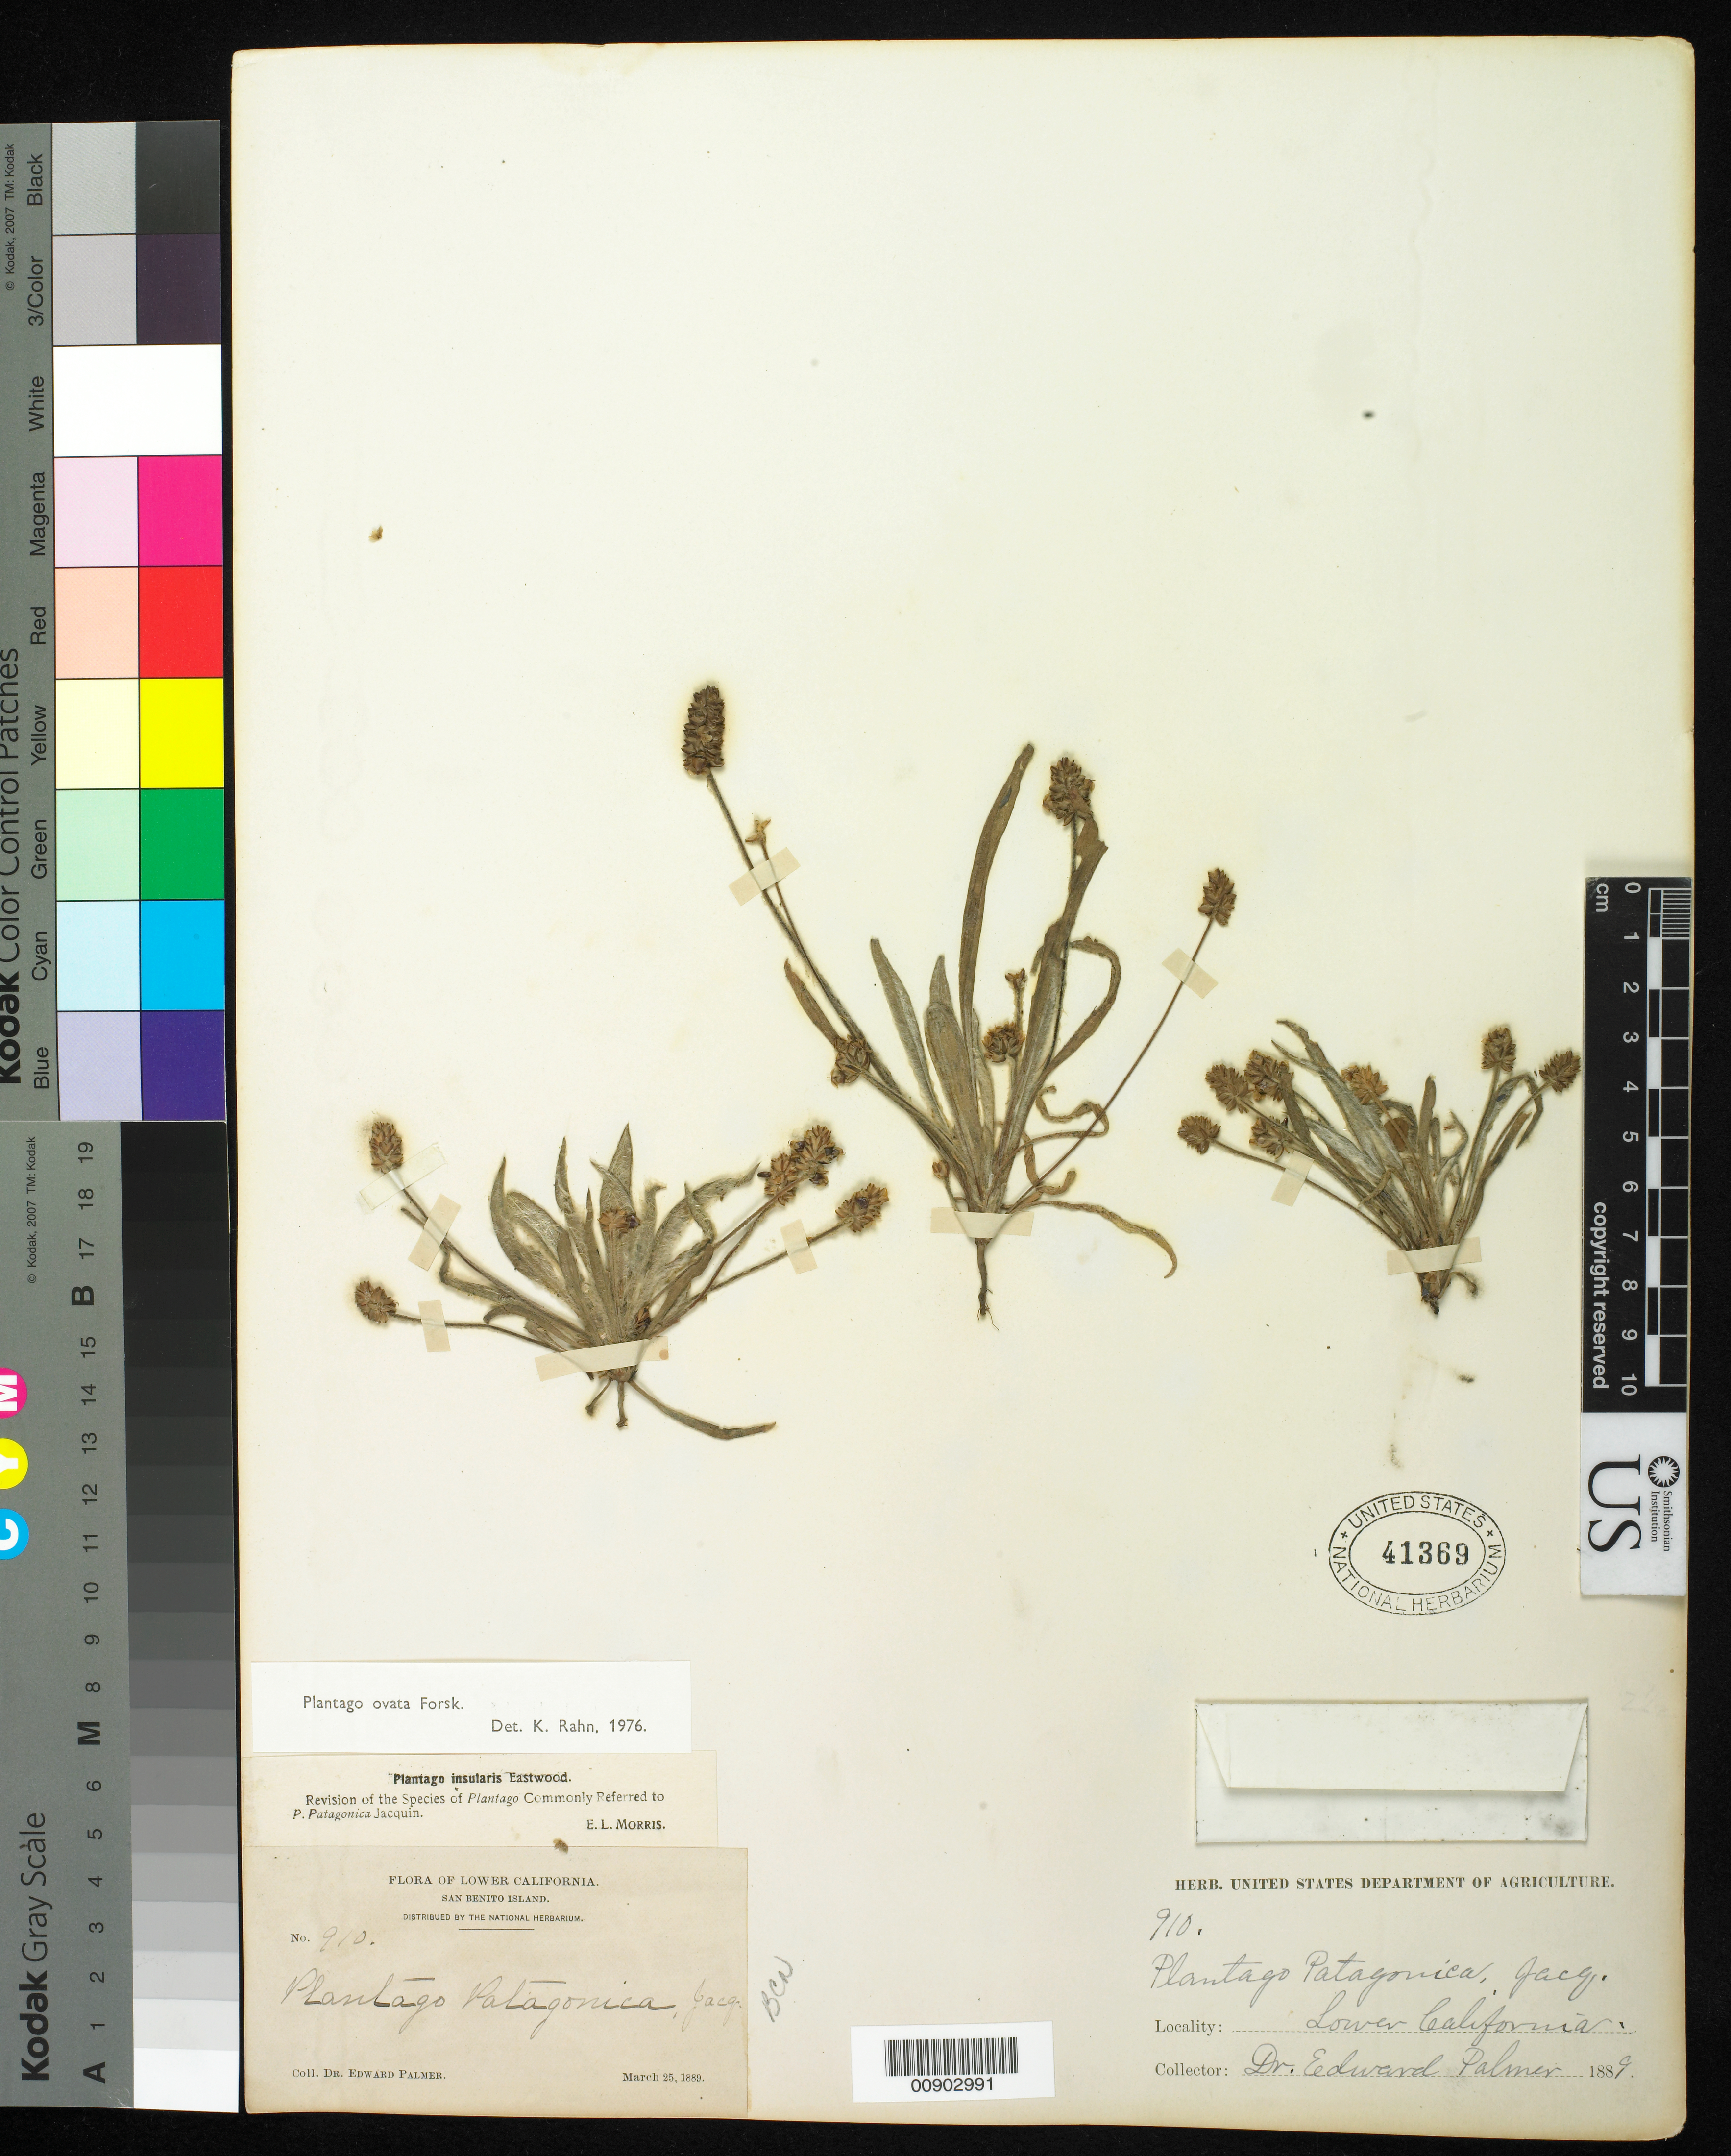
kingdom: Plantae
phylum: Tracheophyta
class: Magnoliopsida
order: Lamiales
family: Plantaginaceae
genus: Plantago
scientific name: Plantago ovata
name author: Forssk.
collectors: E. Palmer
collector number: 910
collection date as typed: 25 Mar 1889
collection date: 1889-03-25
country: Mexico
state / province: Baja California Norte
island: San Benito I.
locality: San benito Island, Baja California.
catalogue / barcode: US 41369